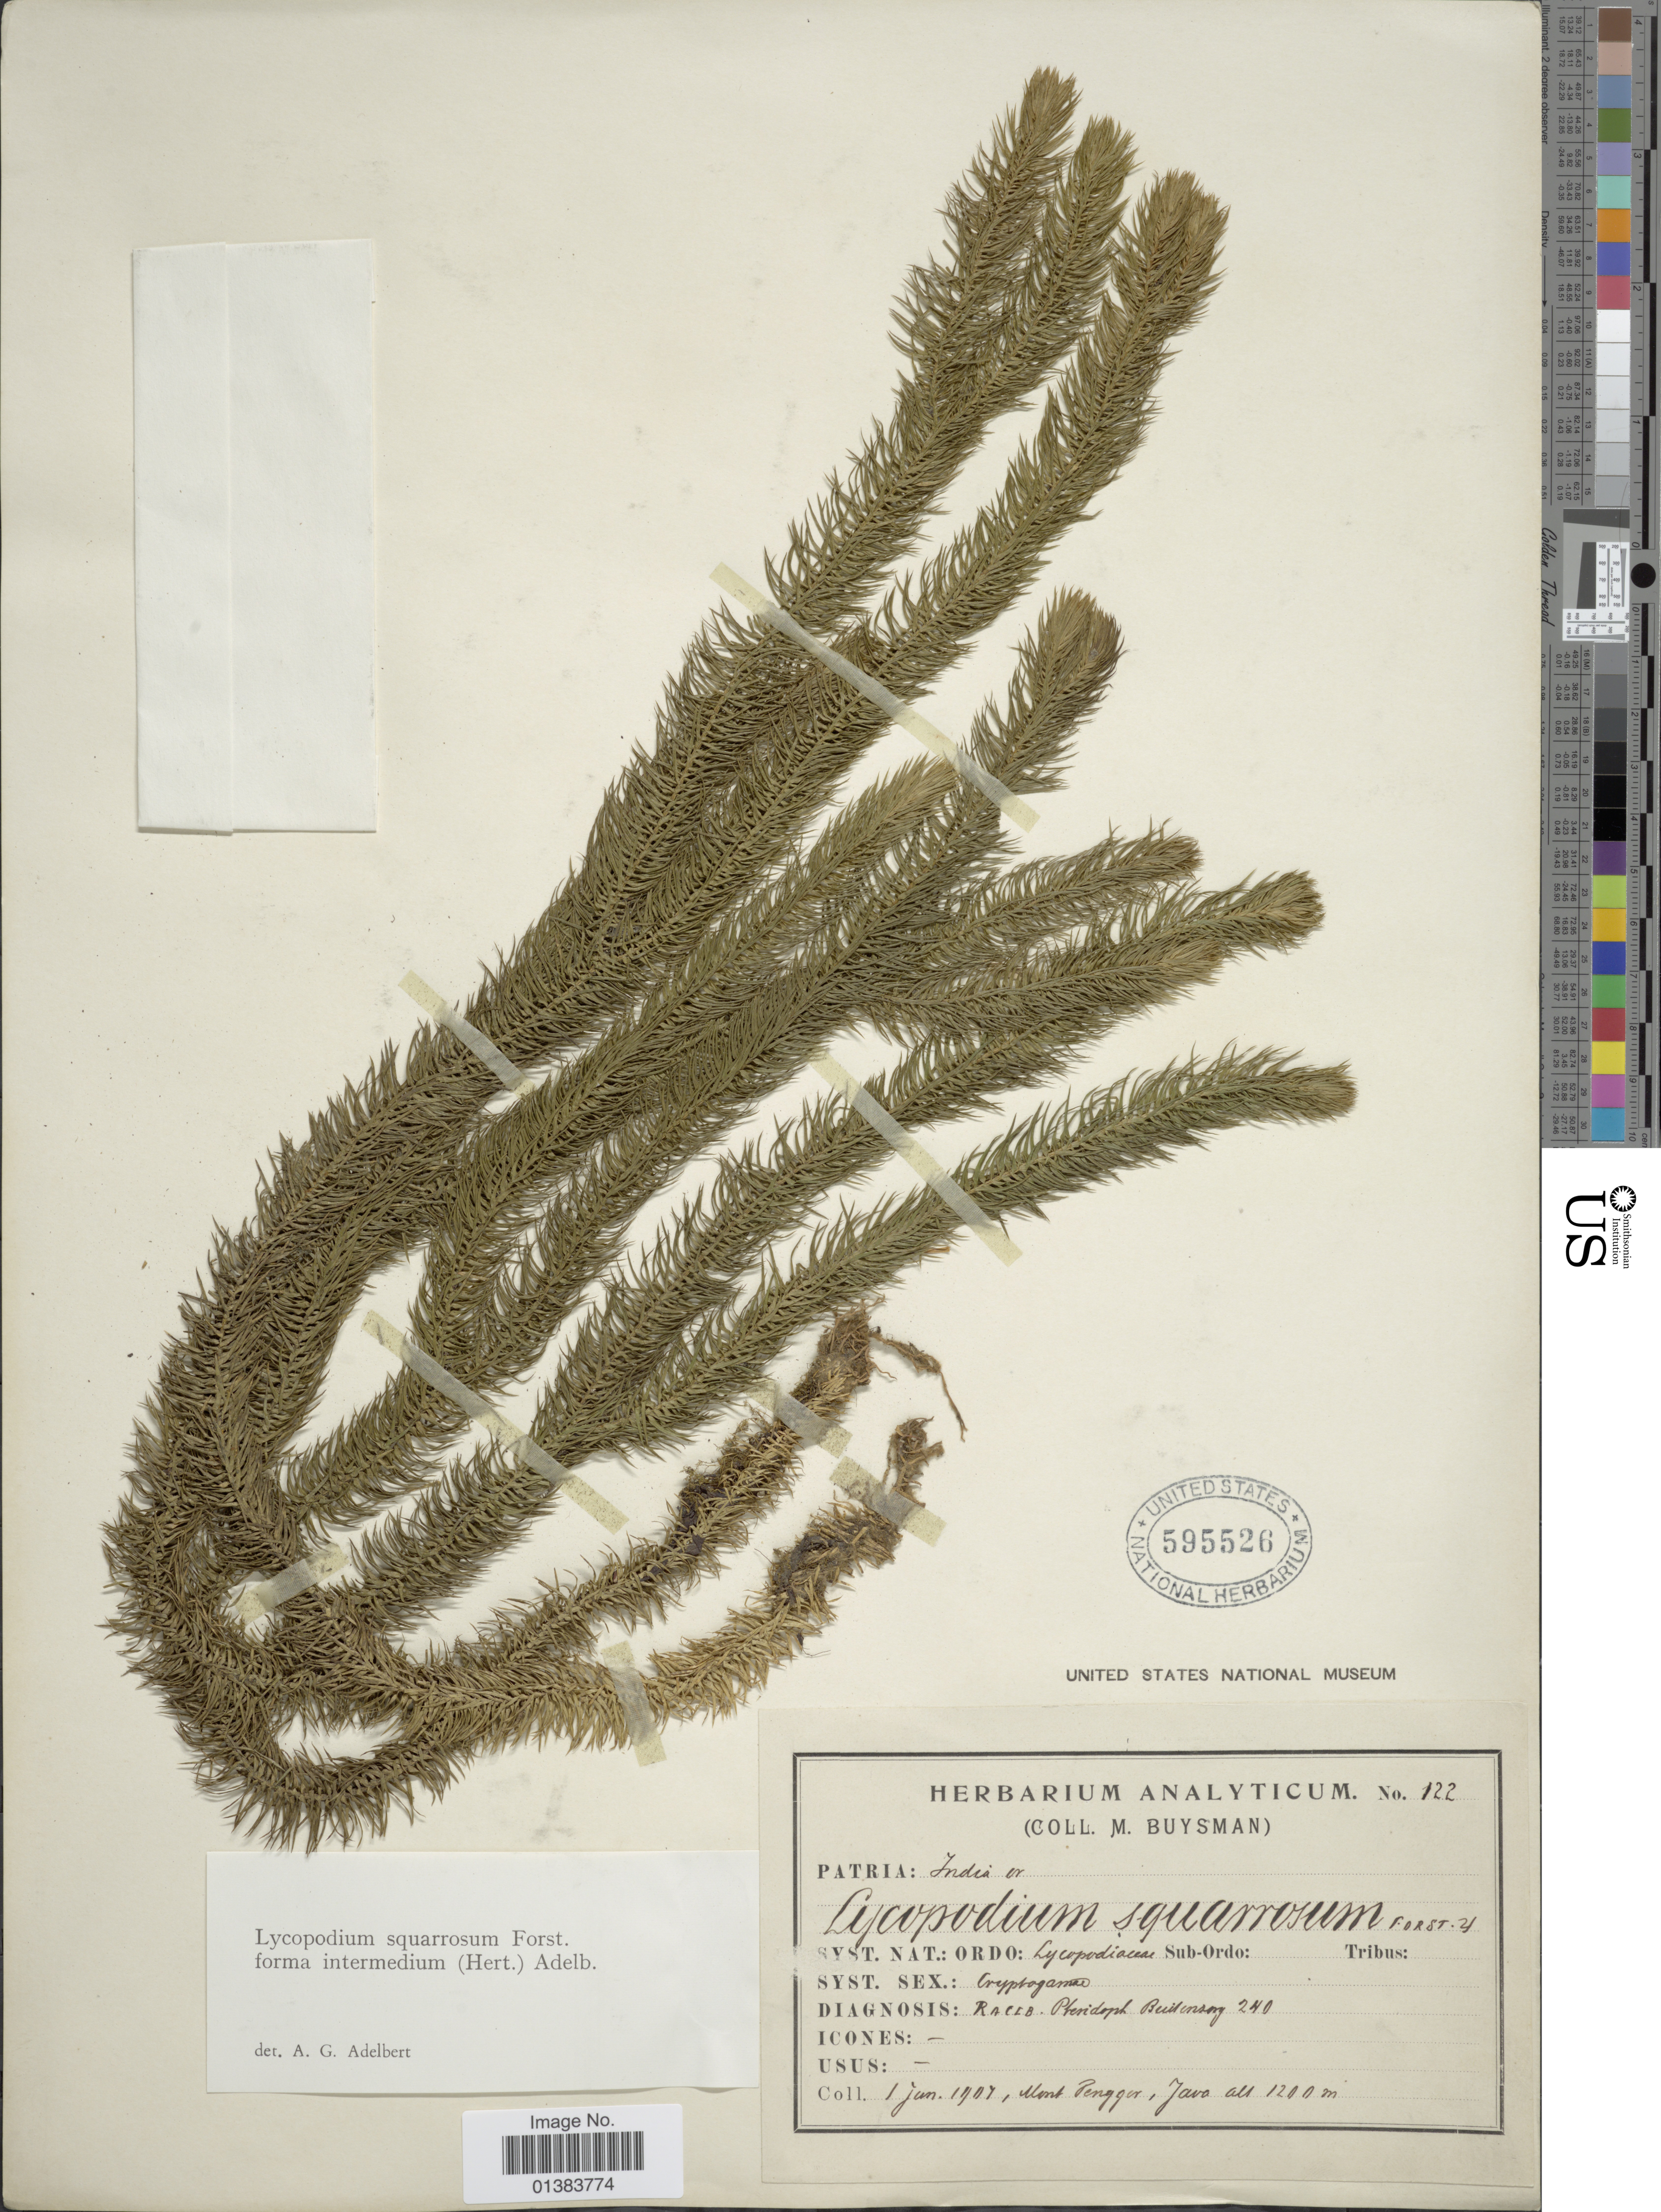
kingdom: Plantae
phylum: Tracheophyta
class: Lycopodiopsida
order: Lycopodiales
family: Lycopodiaceae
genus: Phlegmariurus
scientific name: Phlegmariurus squarrosus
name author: (G. Forst.) Á. Löve & D. Löve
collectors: M. Buysman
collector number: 122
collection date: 1907-06-01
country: Indonesia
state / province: Java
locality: Mont Pengger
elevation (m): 1200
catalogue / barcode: US 595526